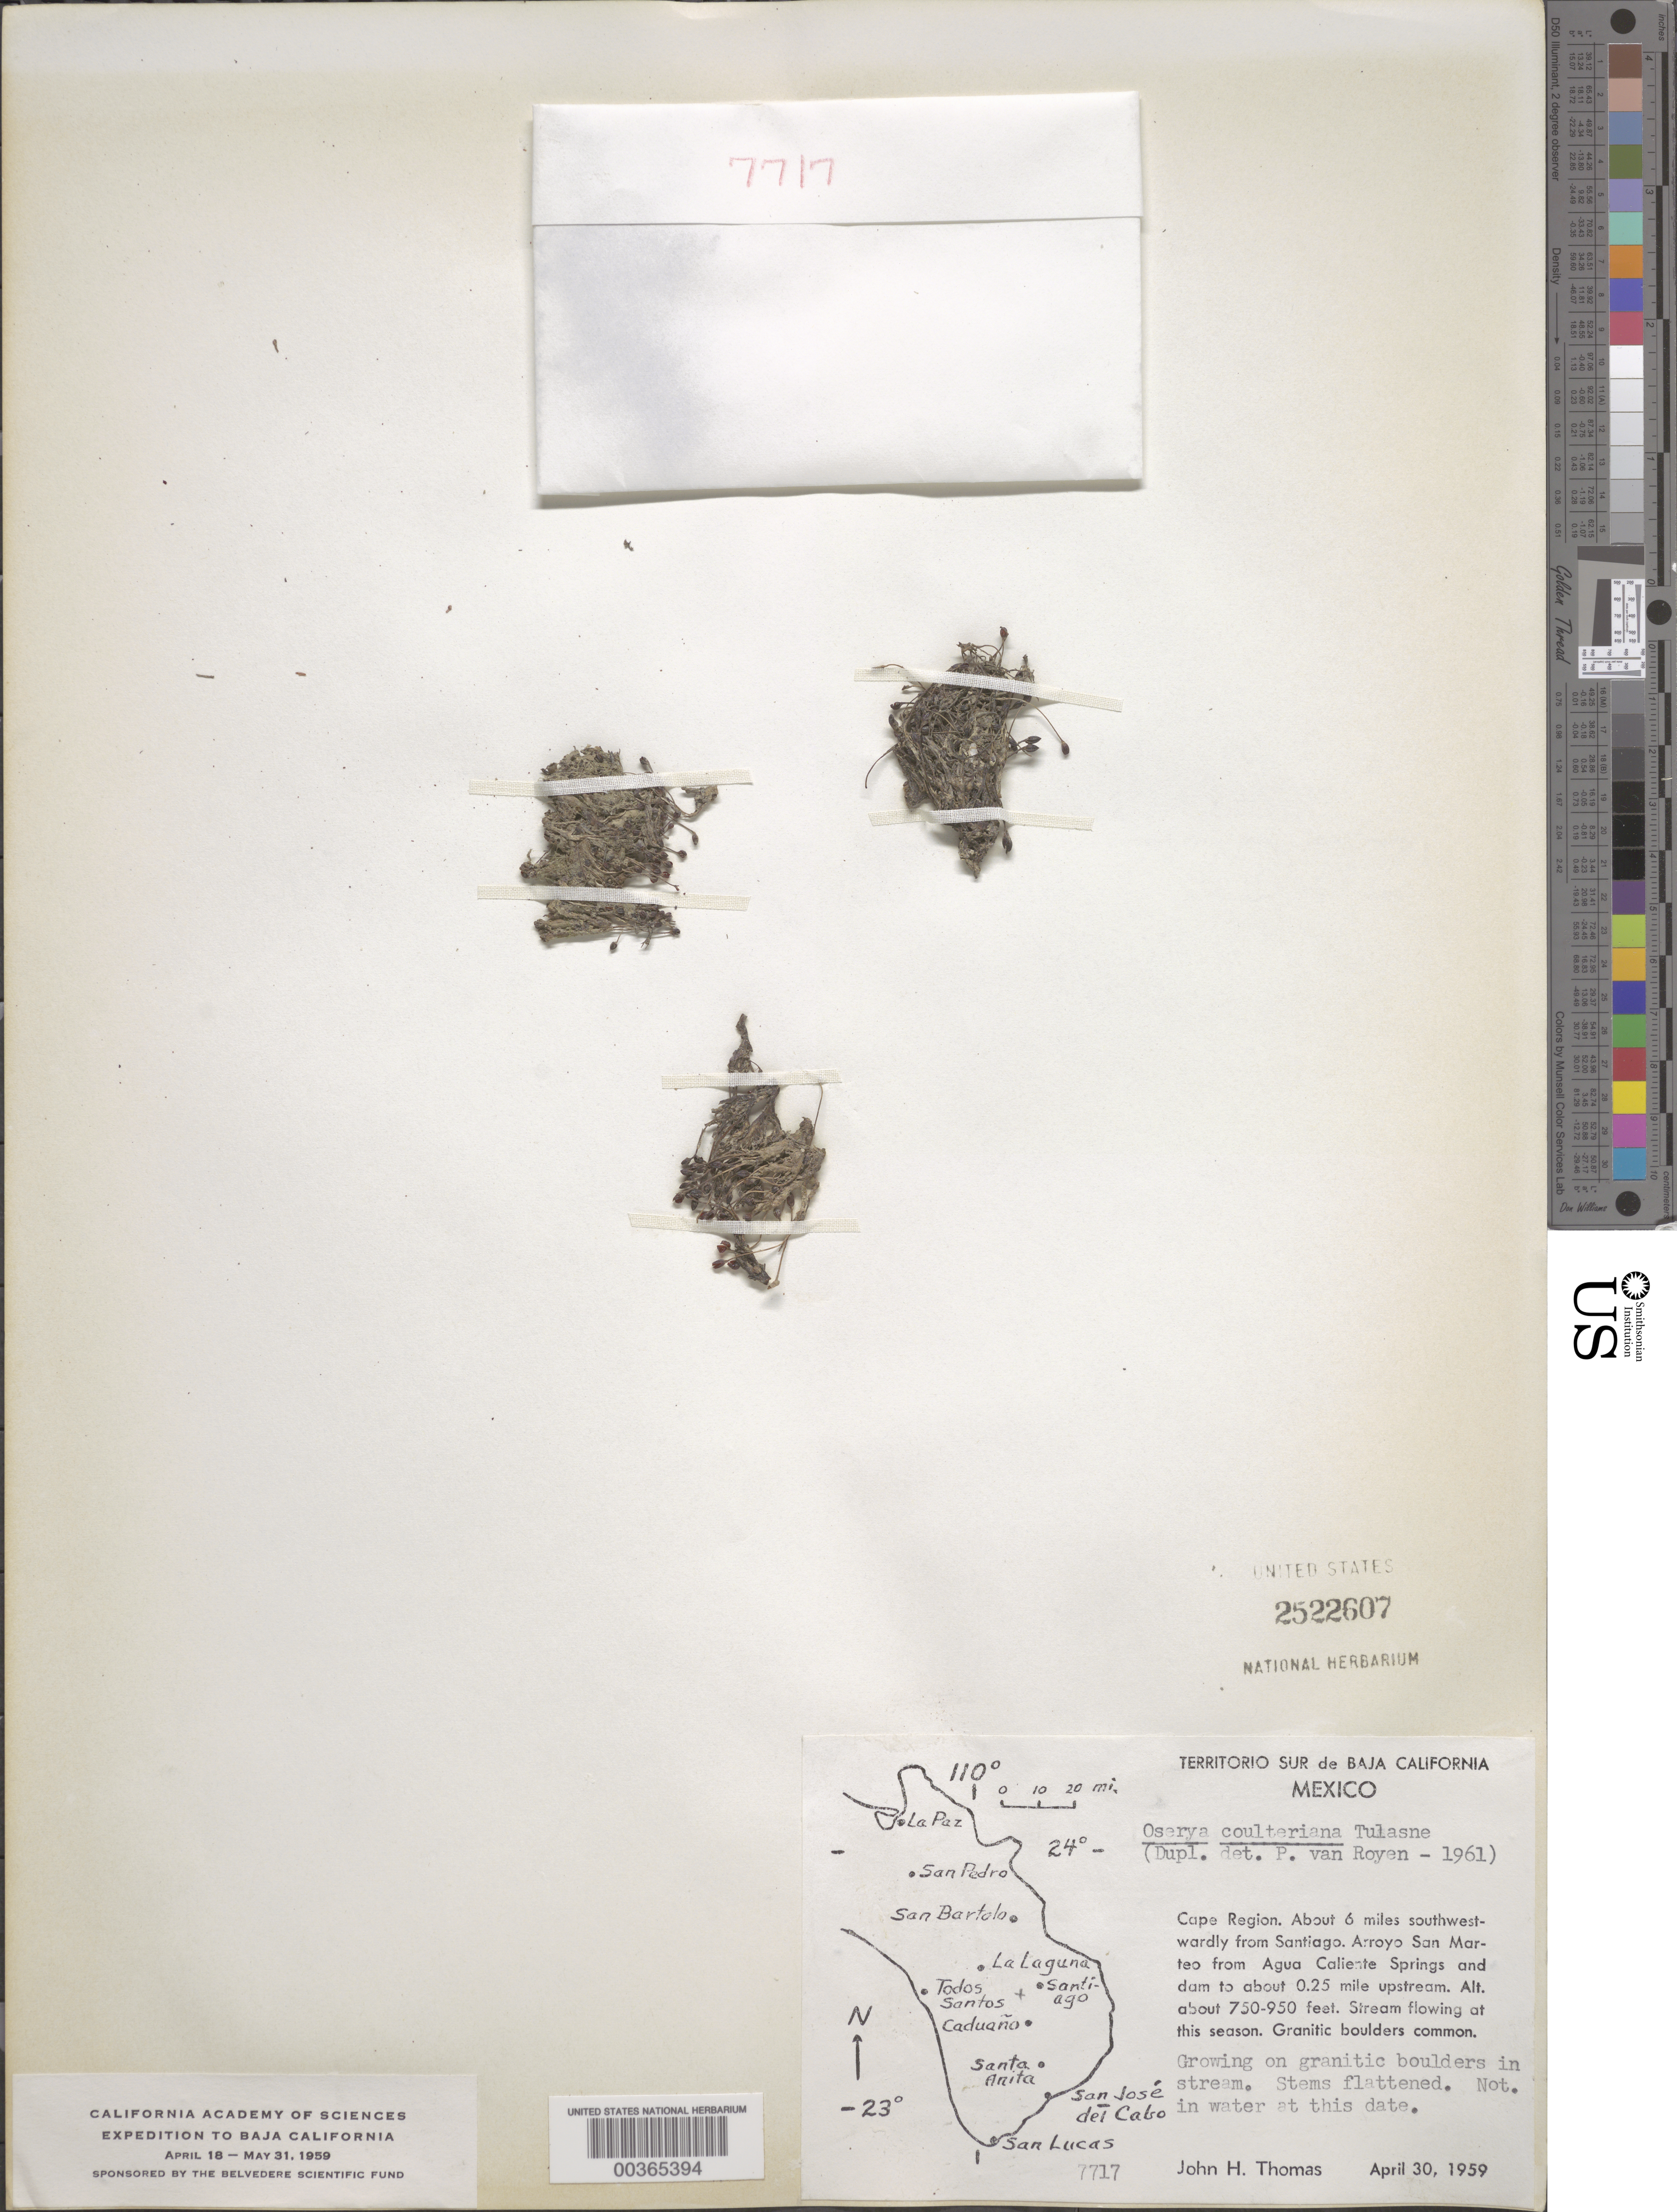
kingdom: Plantae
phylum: Tracheophyta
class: Magnoliopsida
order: Malpighiales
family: Podostemaceae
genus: Noveloa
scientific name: Noveloa coulteriana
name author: (Tul.) C.T. Philbrick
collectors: J. H. Thomas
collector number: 7717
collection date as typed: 30 Apr 1959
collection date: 1959-04-30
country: Mexico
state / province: Baja California Sur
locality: SW of Santiago, Arroyo San Marteo from Agua Caliente Springs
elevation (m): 750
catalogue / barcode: US 2522607